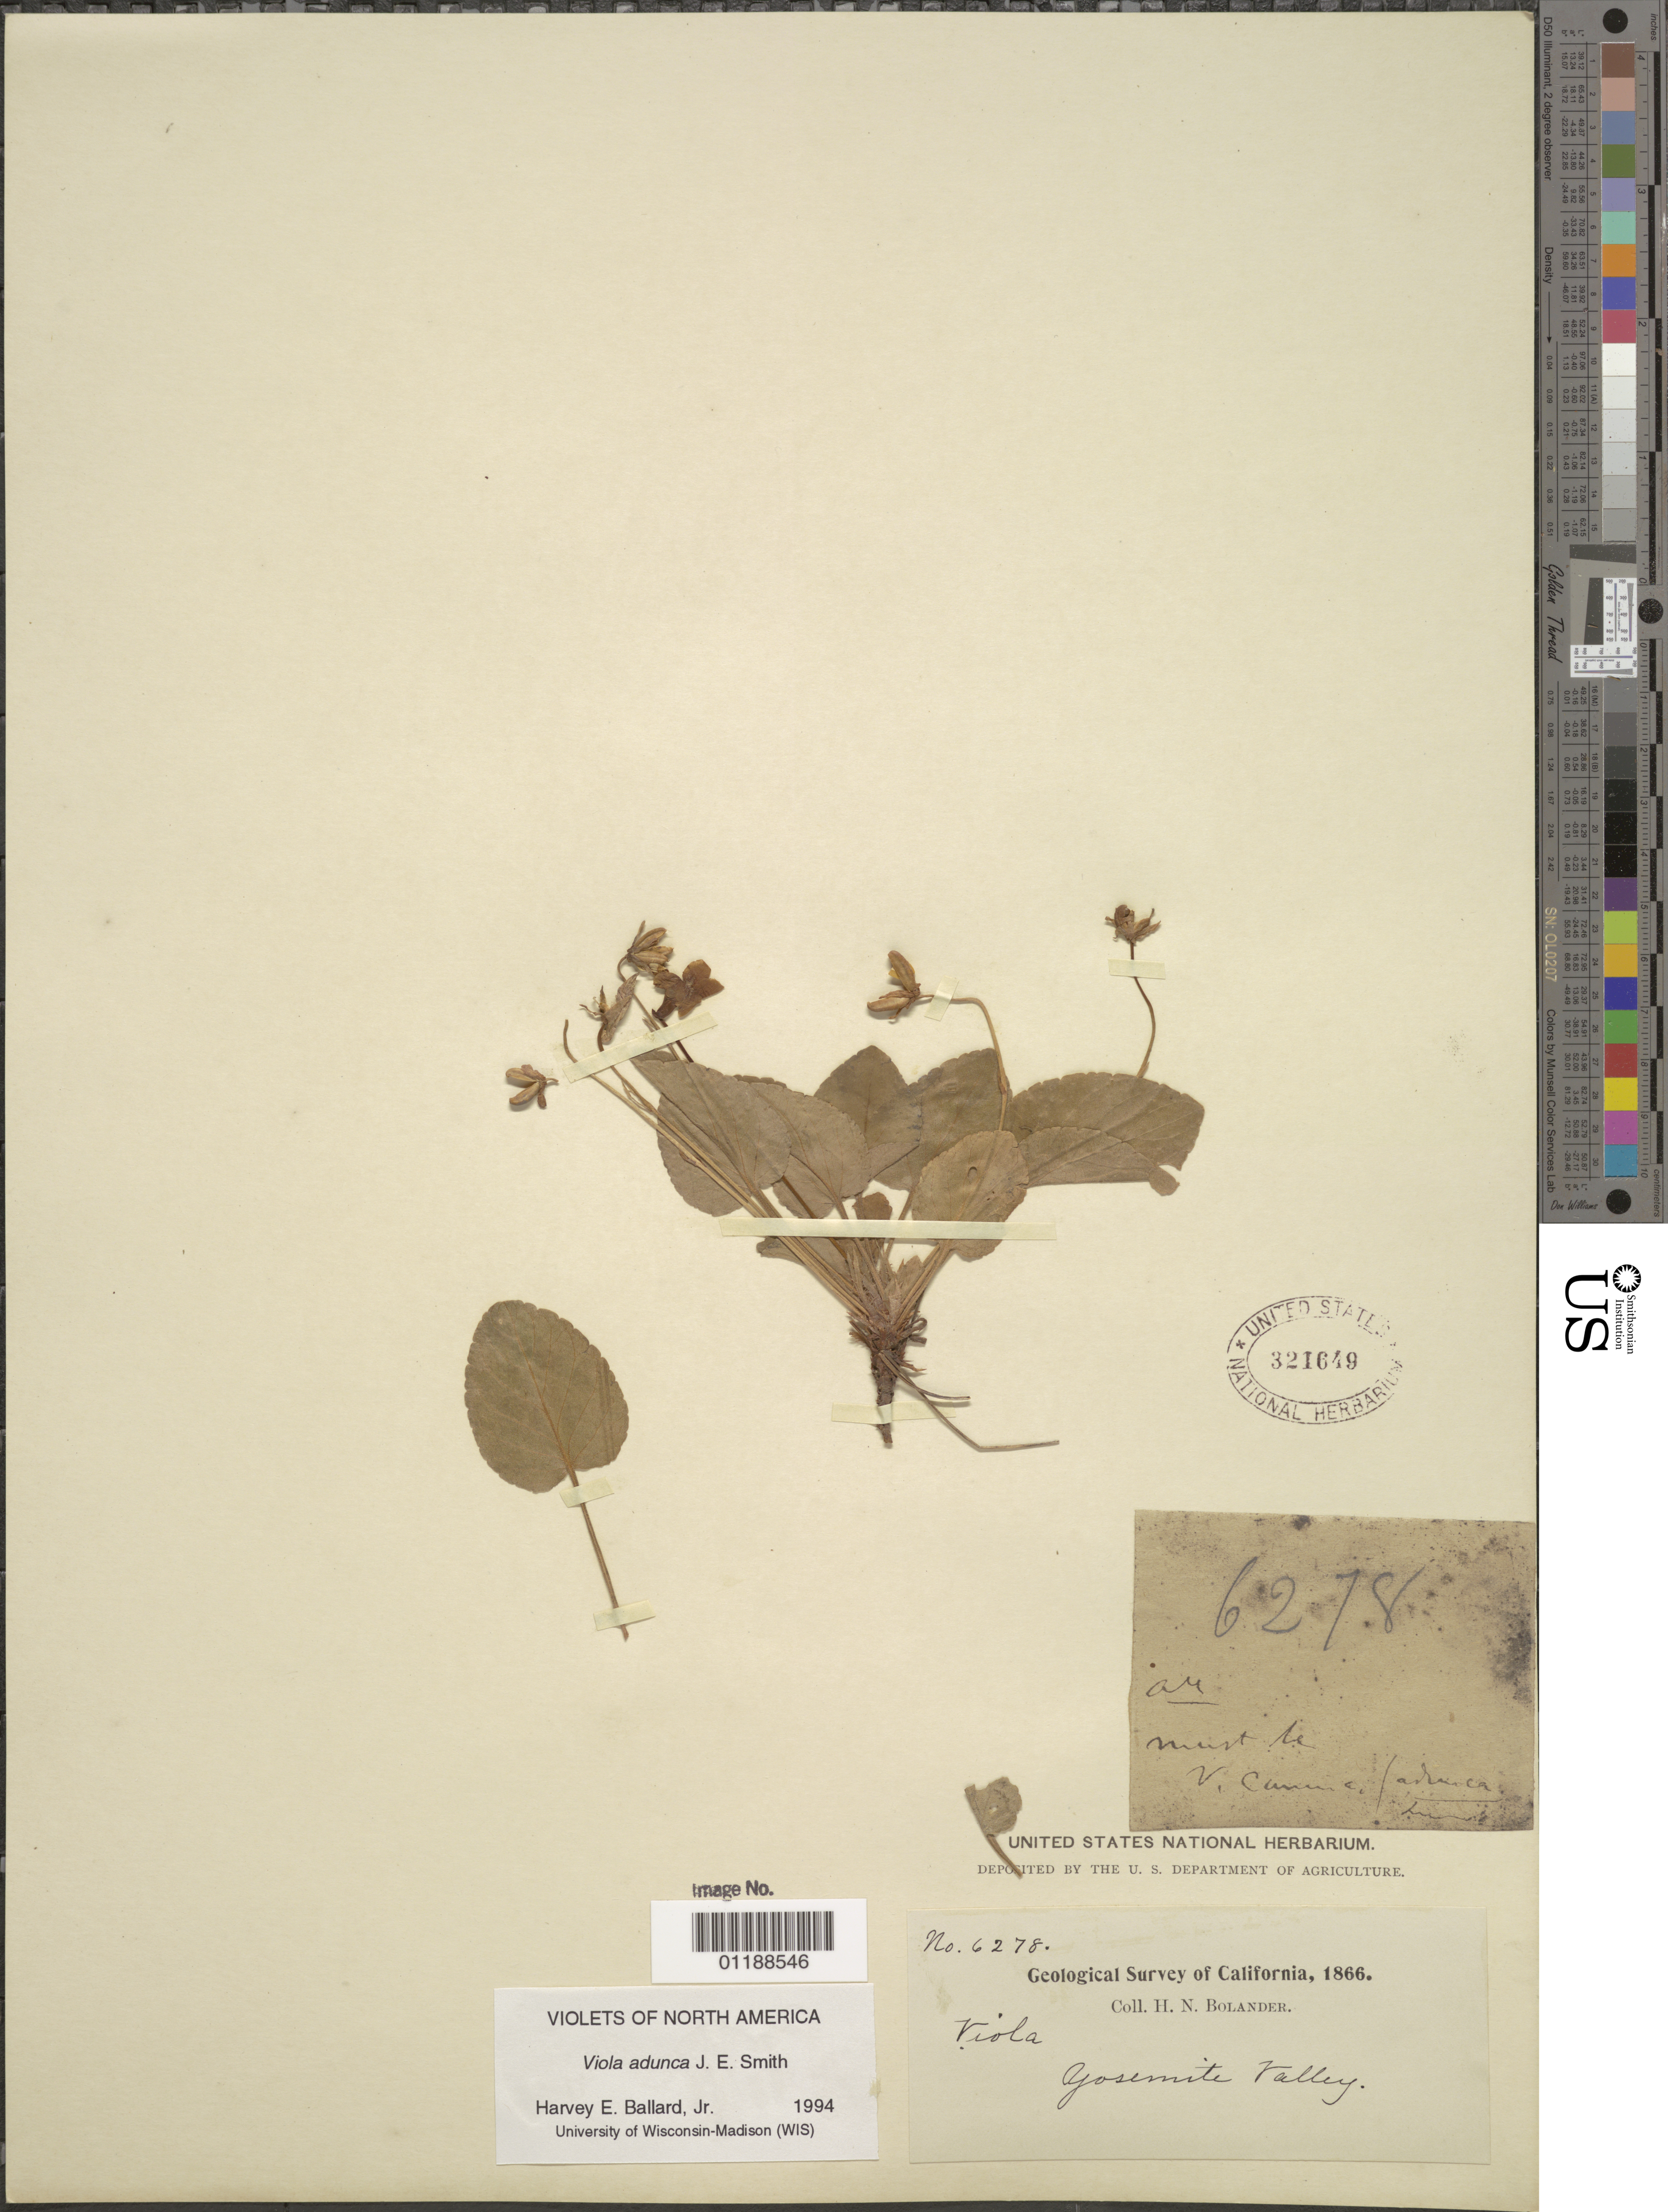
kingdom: Plantae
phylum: Tracheophyta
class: Magnoliopsida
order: Malpighiales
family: Violaceae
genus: Viola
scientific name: Viola adunca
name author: Sm.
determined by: Ballard, Harvey E.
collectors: H. Bolander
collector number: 6278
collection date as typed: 1866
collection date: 1866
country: United States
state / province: California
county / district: Mariposa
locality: Yosemite valley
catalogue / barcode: US 321649